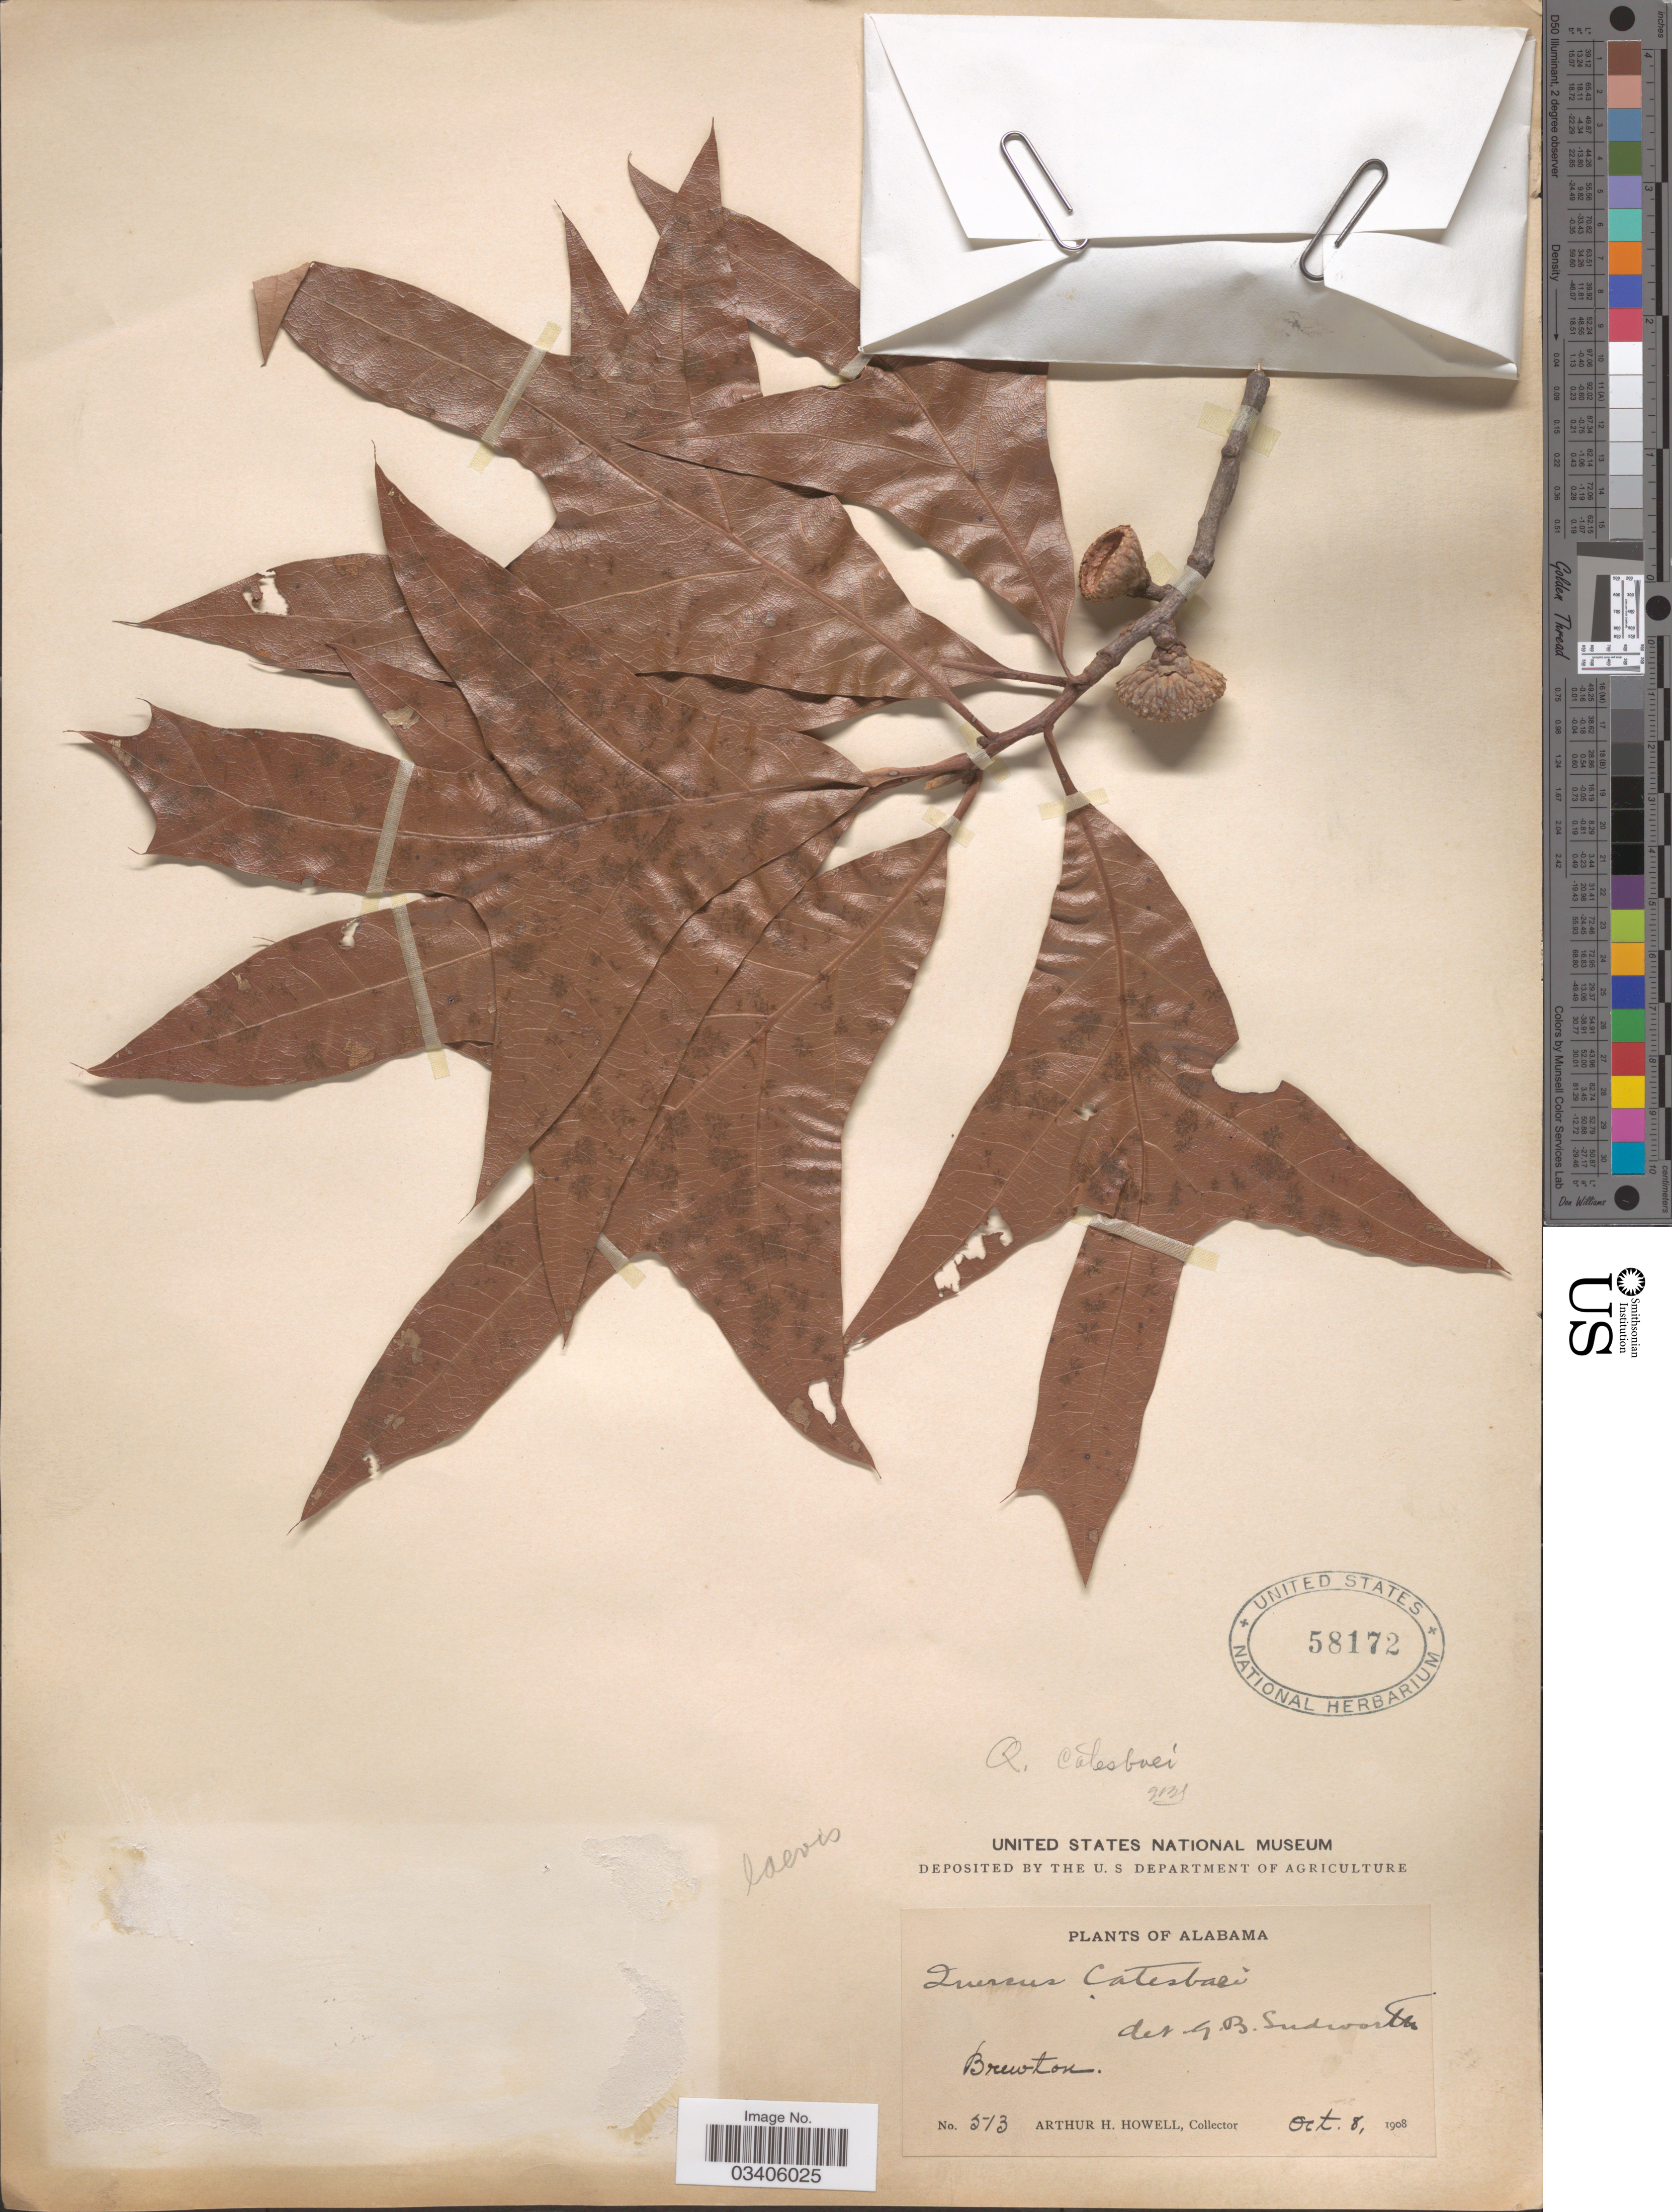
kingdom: Plantae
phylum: Tracheophyta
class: Magnoliopsida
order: Fagales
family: Fagaceae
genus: Quercus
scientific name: Quercus laevis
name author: Walter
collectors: A. H. Howell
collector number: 513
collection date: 1908-10-08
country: United States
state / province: Alabama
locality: Brewton.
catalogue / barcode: US 58172